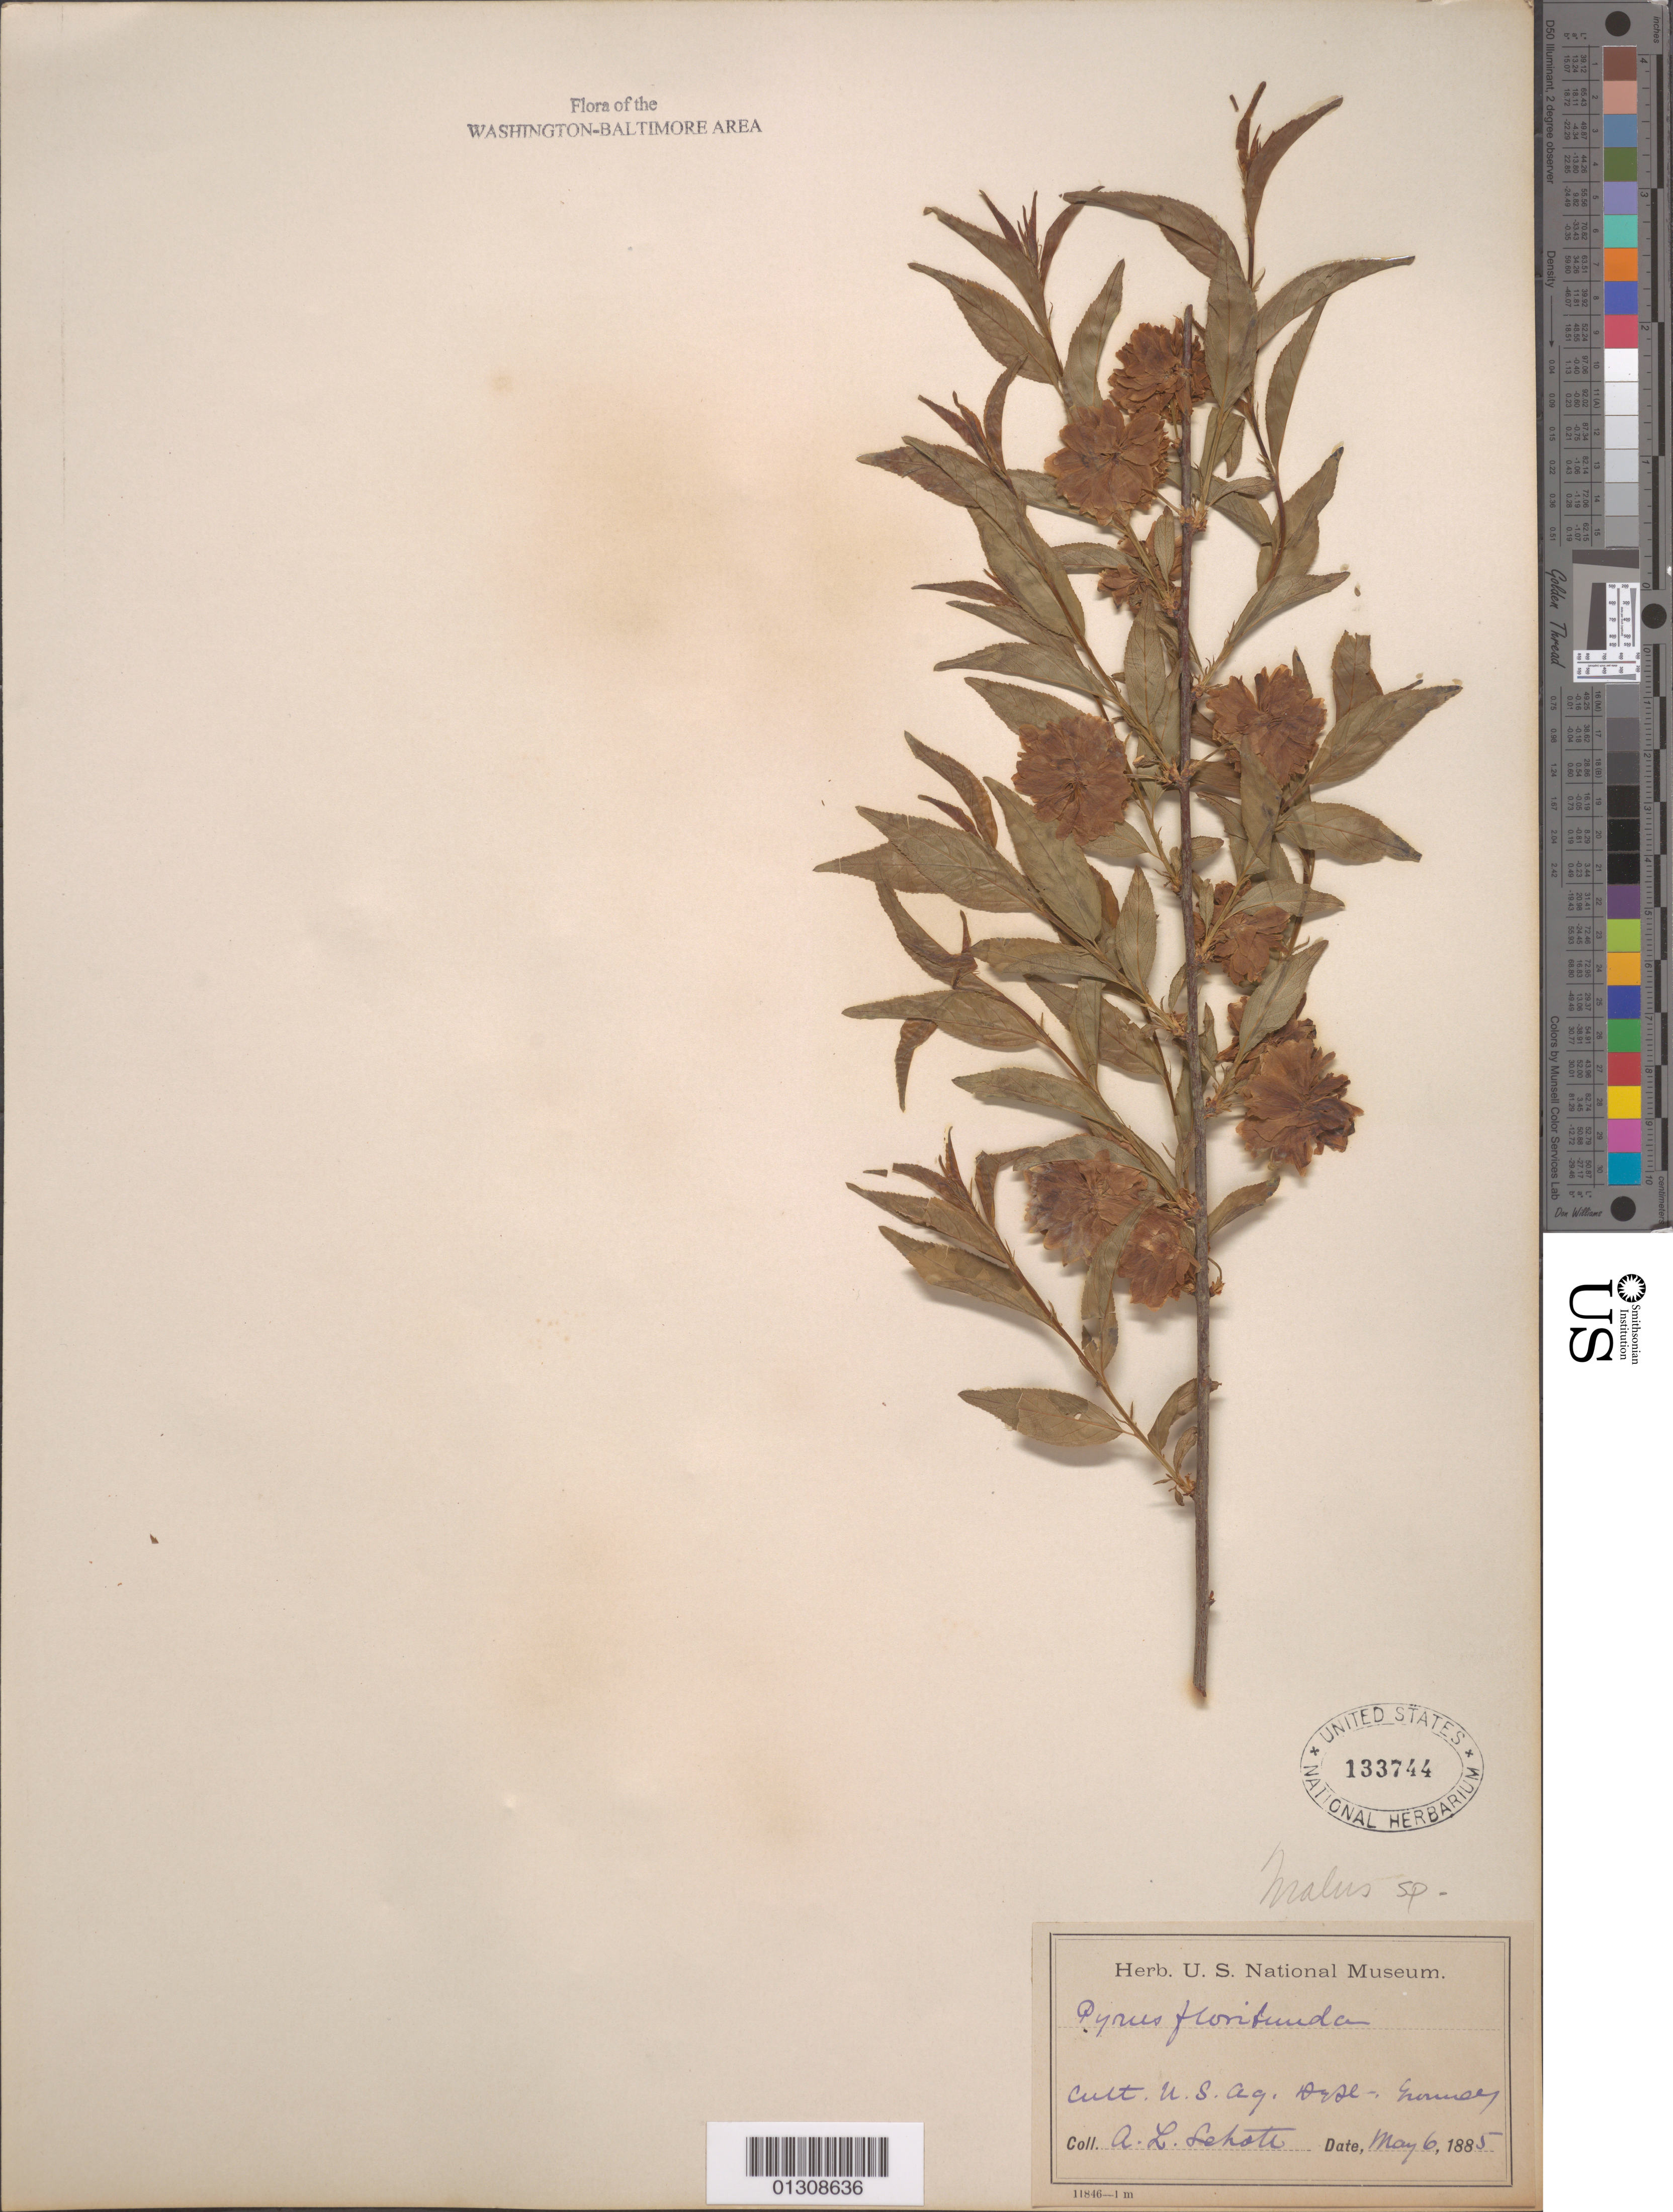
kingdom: Plantae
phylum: Tracheophyta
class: Magnoliopsida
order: Rosales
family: Rosaceae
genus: Malus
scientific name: Malus sp.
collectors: A. L. Schott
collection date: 1885-05-06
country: United States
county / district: District of Columbia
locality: Cult. U.S. Ag.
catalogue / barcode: US 133744